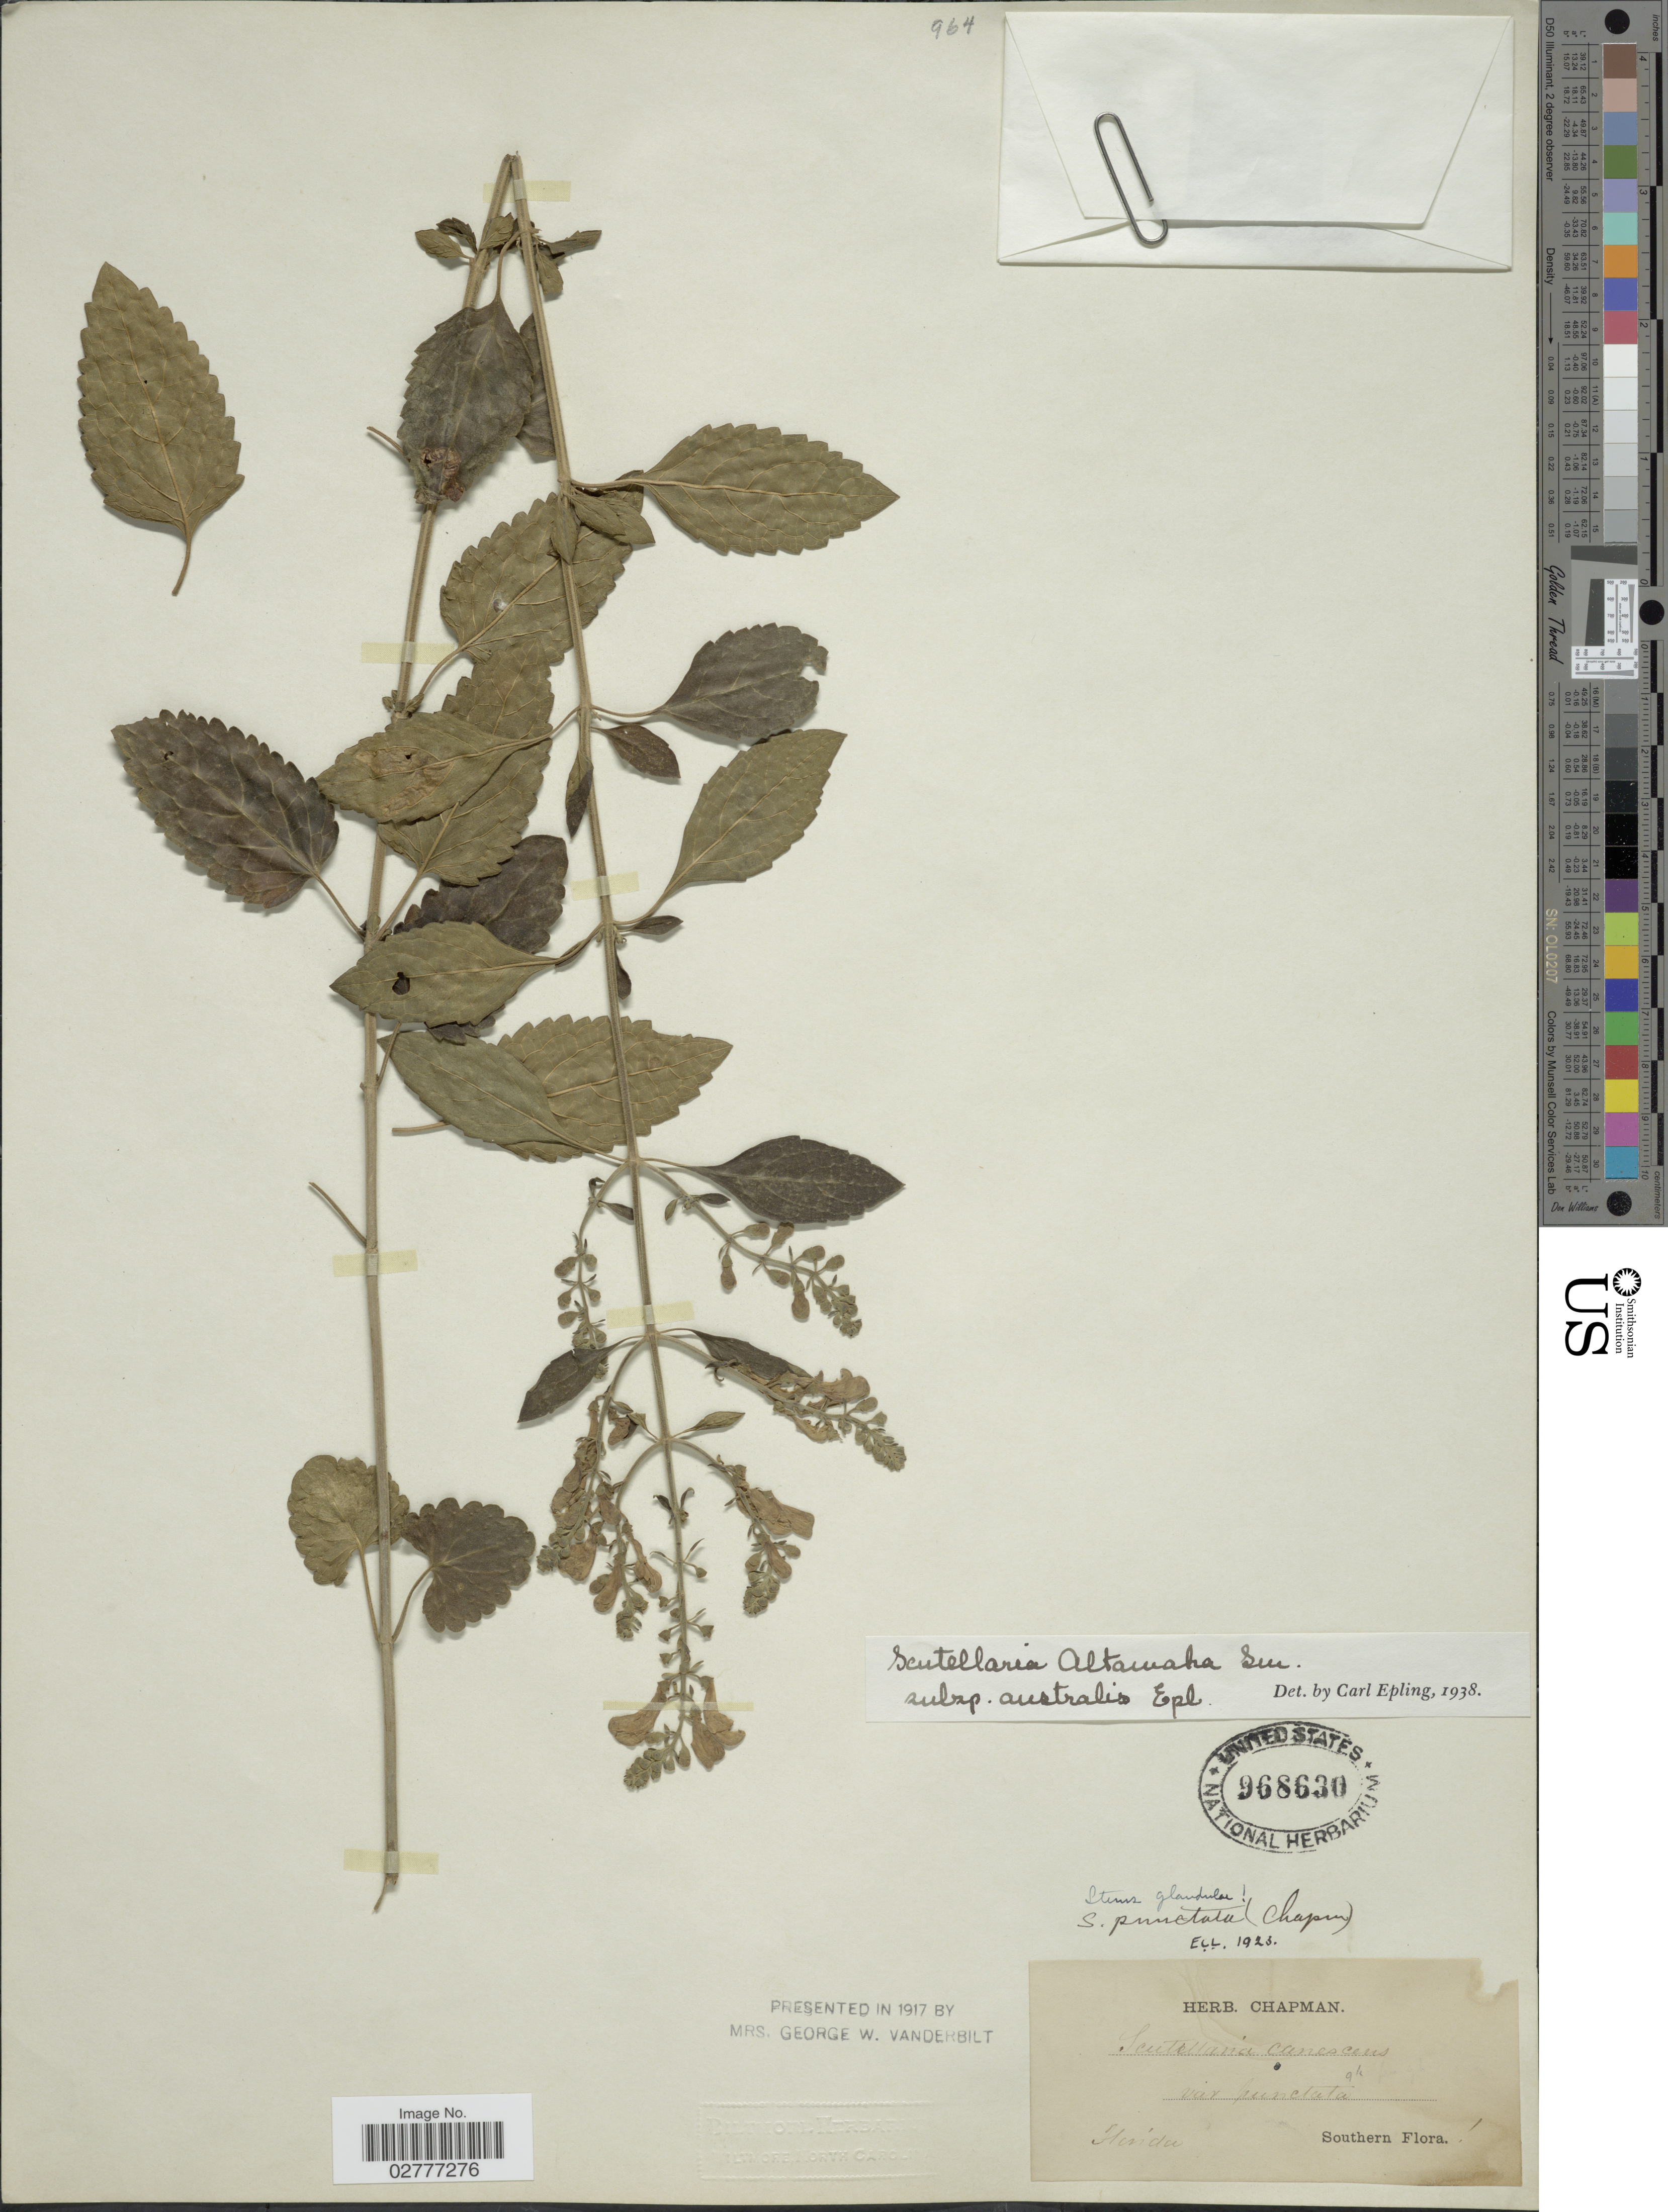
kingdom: Plantae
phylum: Tracheophyta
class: Magnoliopsida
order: Lamiales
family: Lamiaceae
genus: Scutellaria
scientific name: Scutellaria altamaha subsp. australis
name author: Epling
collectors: ex herb. Chapman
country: United States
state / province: Florida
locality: Southern.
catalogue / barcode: US 968630